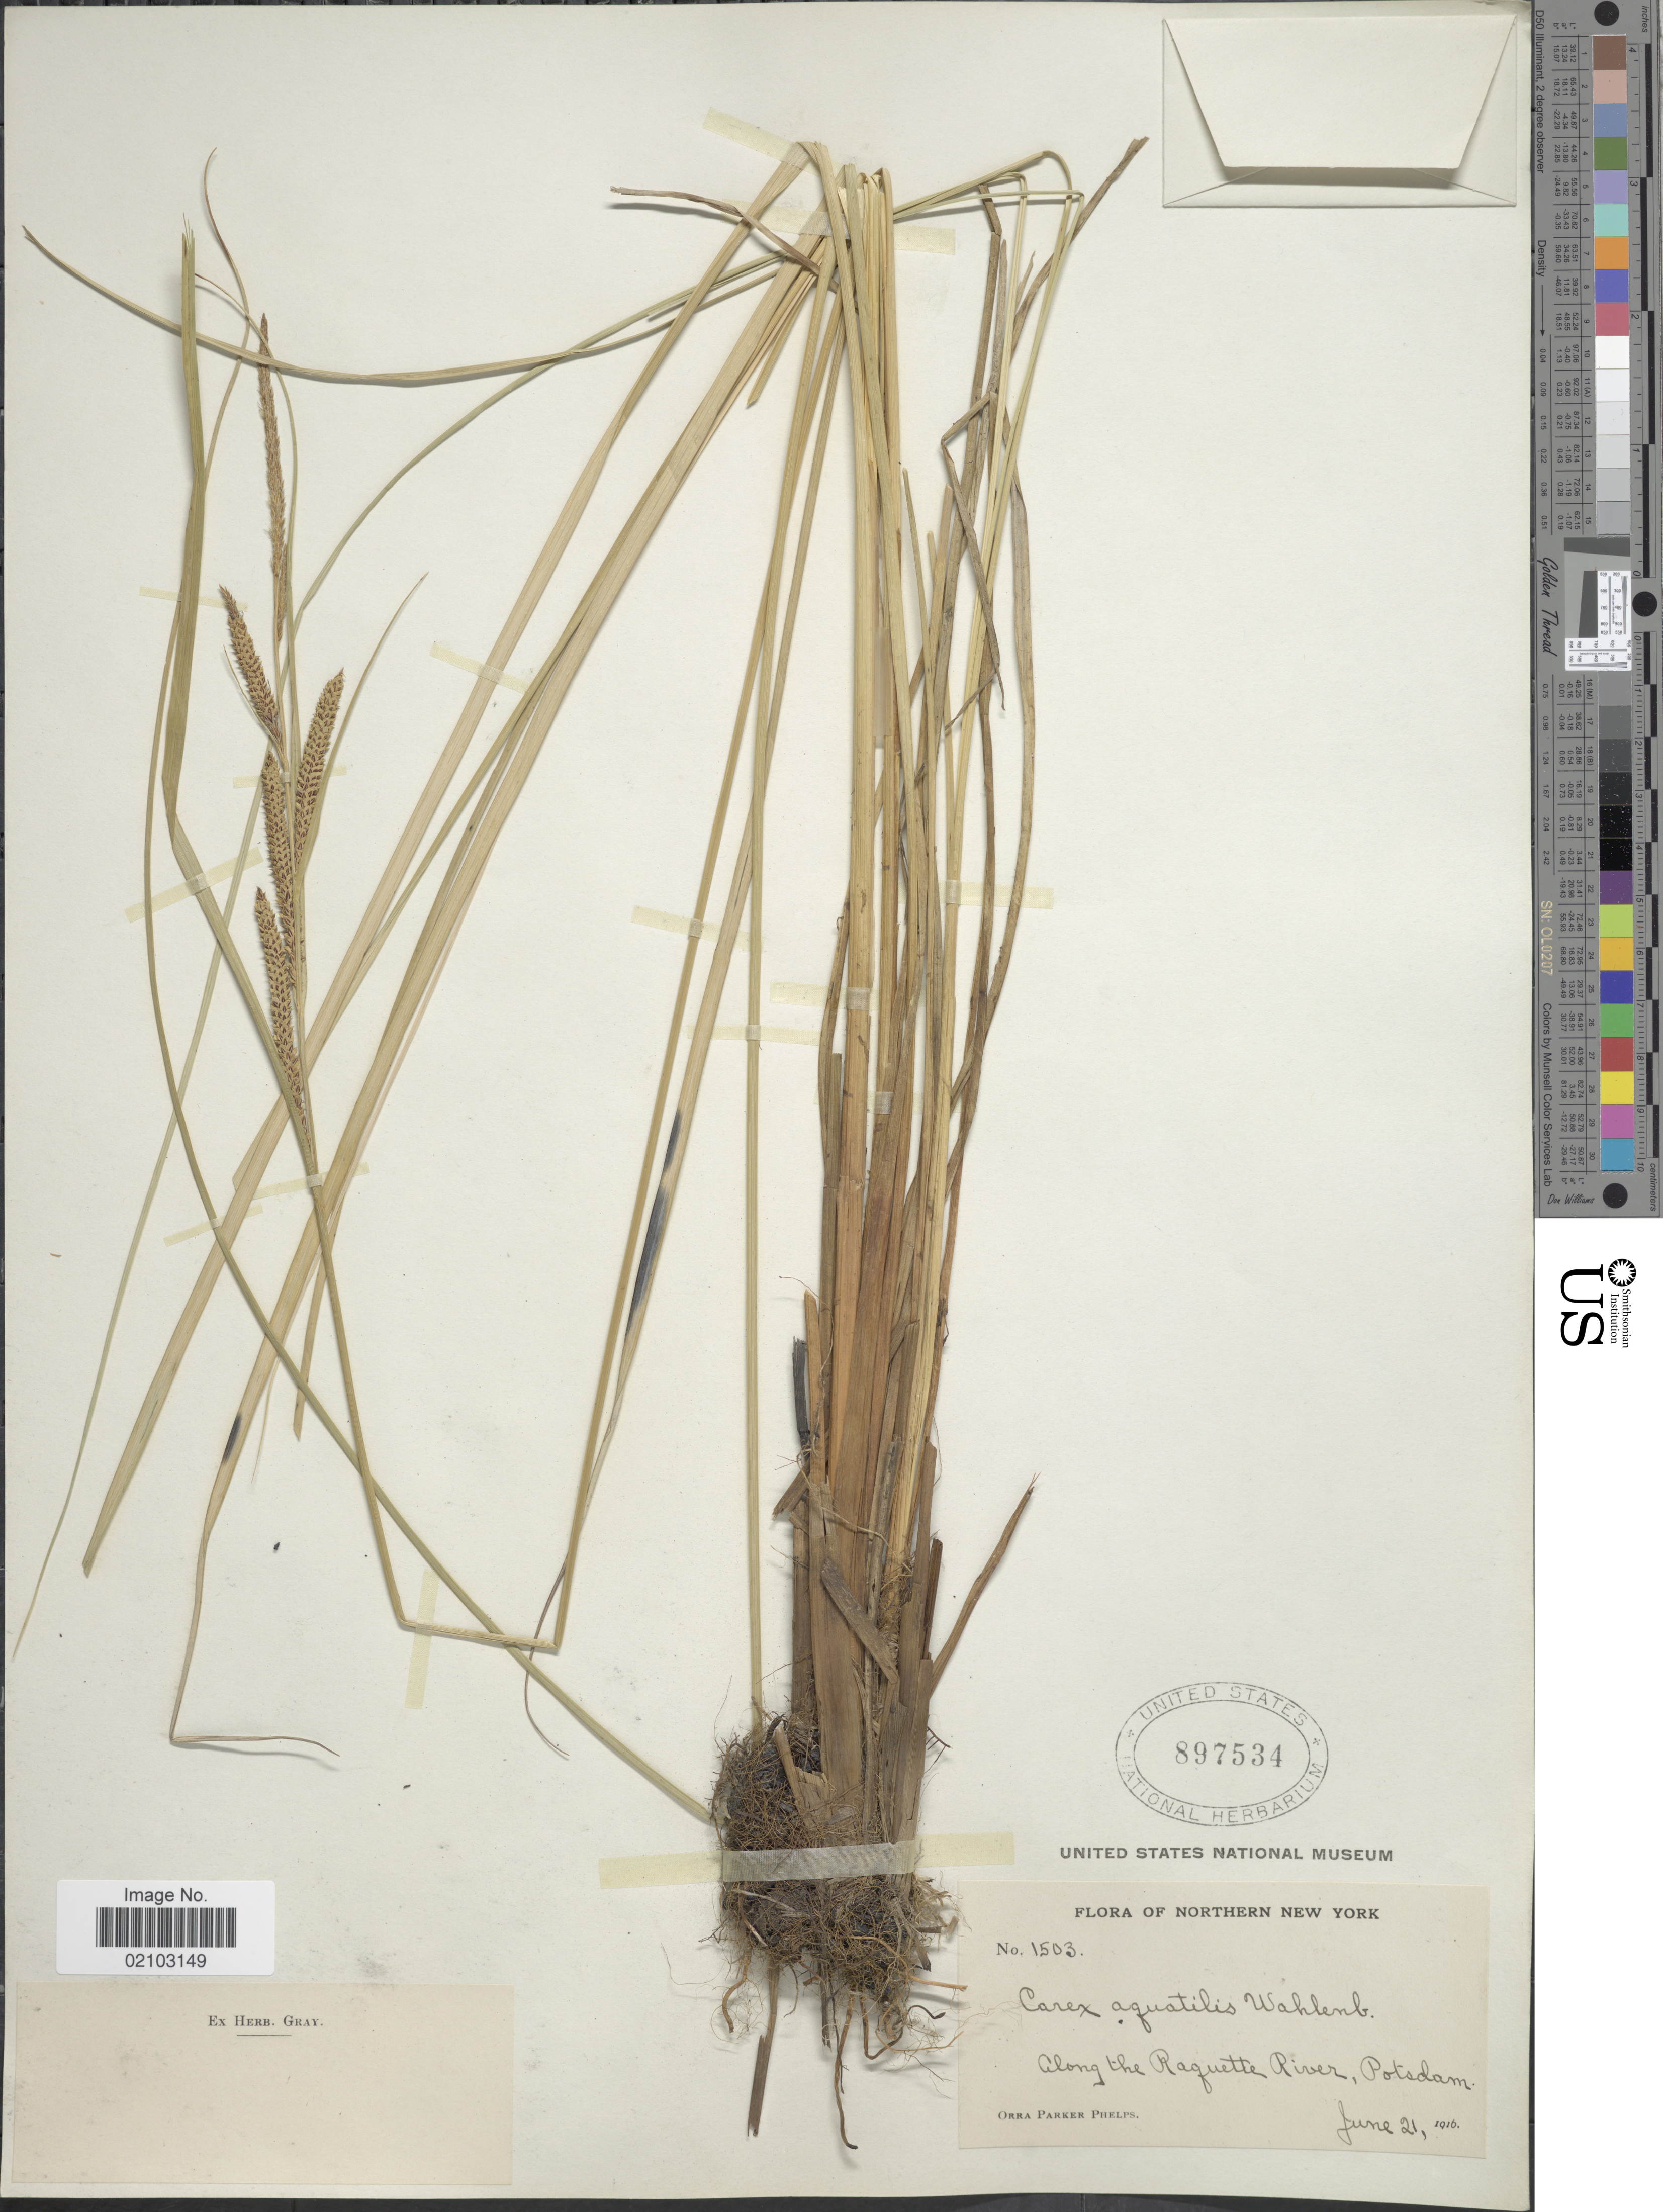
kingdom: Plantae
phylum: Tracheophyta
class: Liliopsida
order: Poales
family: Cyperaceae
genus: Carex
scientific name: Carex aquatilis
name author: Wahlenb.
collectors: O. P. Phelps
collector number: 1503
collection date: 1916-06-21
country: United States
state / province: New York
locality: Northern New York, Along the Raquette River, Potsdam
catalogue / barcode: US 897534